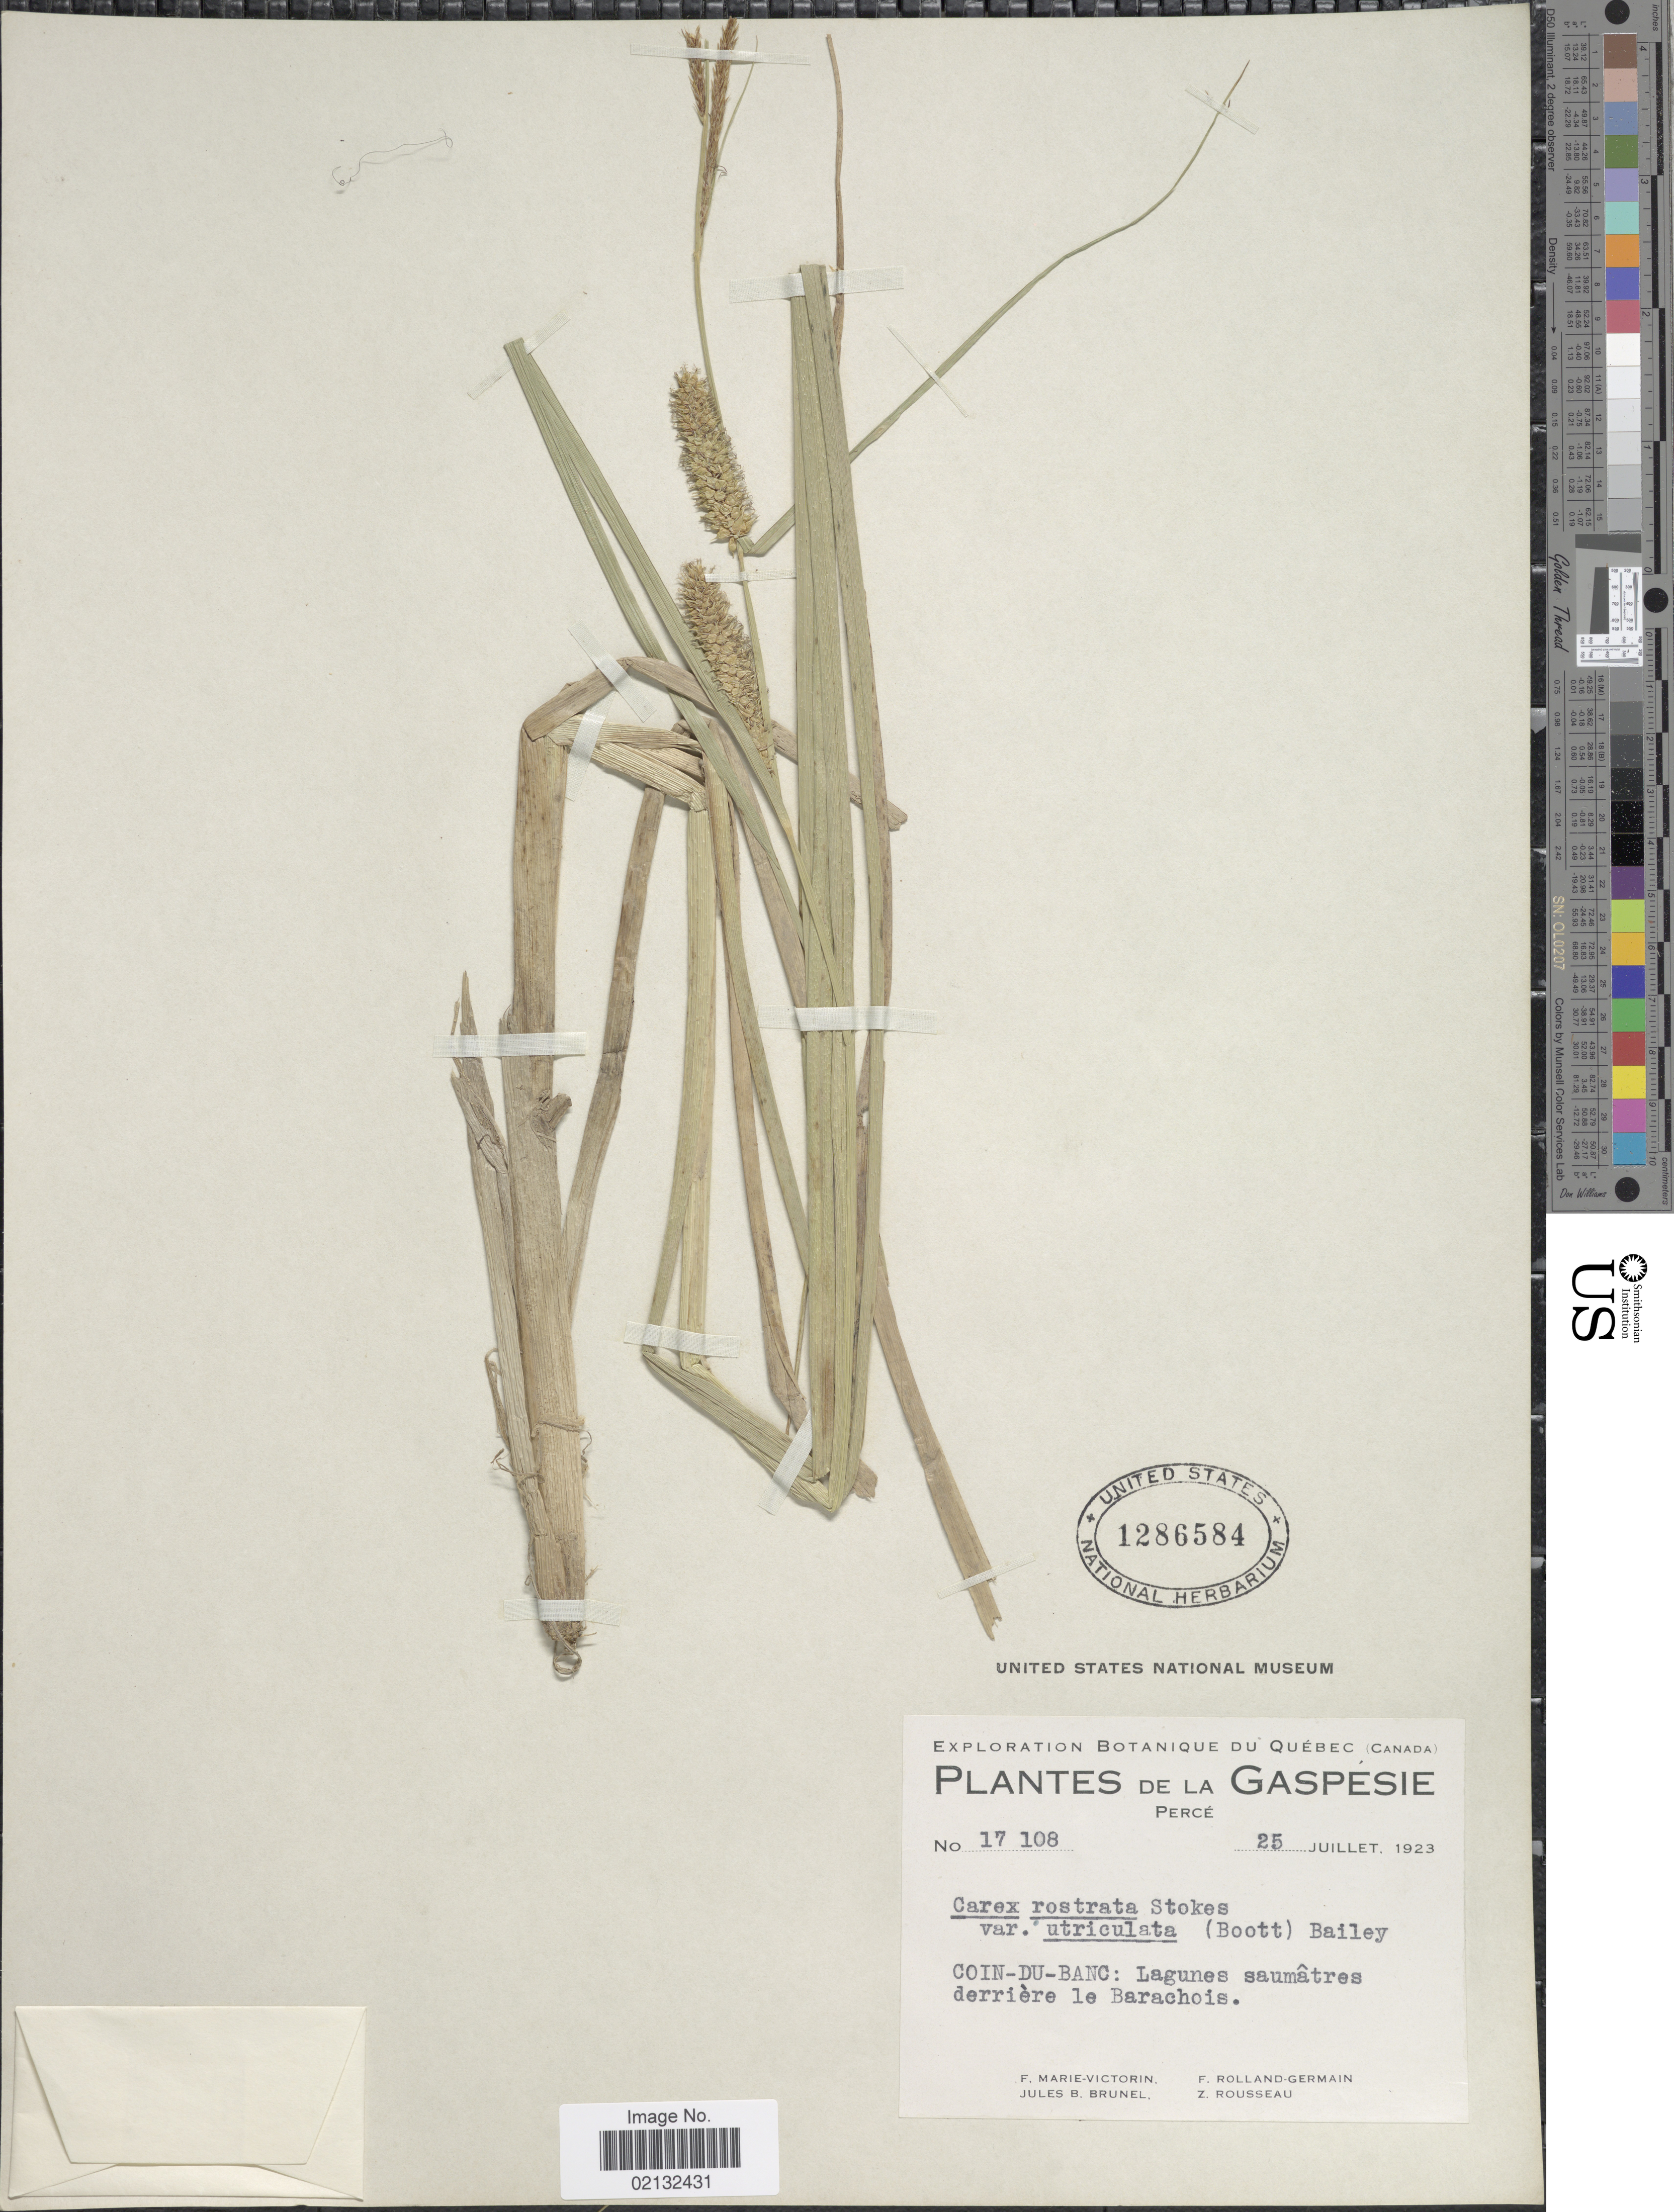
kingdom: Plantae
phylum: Tracheophyta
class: Liliopsida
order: Poales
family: Cyperaceae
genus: Carex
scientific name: Carex rostrata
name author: Stokes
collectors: F. Marie-Victorin, J. Brunel, Rolland-Germain & Z. Rousseau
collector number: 17108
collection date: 1923-07-25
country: Canada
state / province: Quebec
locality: La Gaspesie. Perce. Coin-Du-Banc: Lagunes Saumatres derriere le Barachois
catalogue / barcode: US 1286584